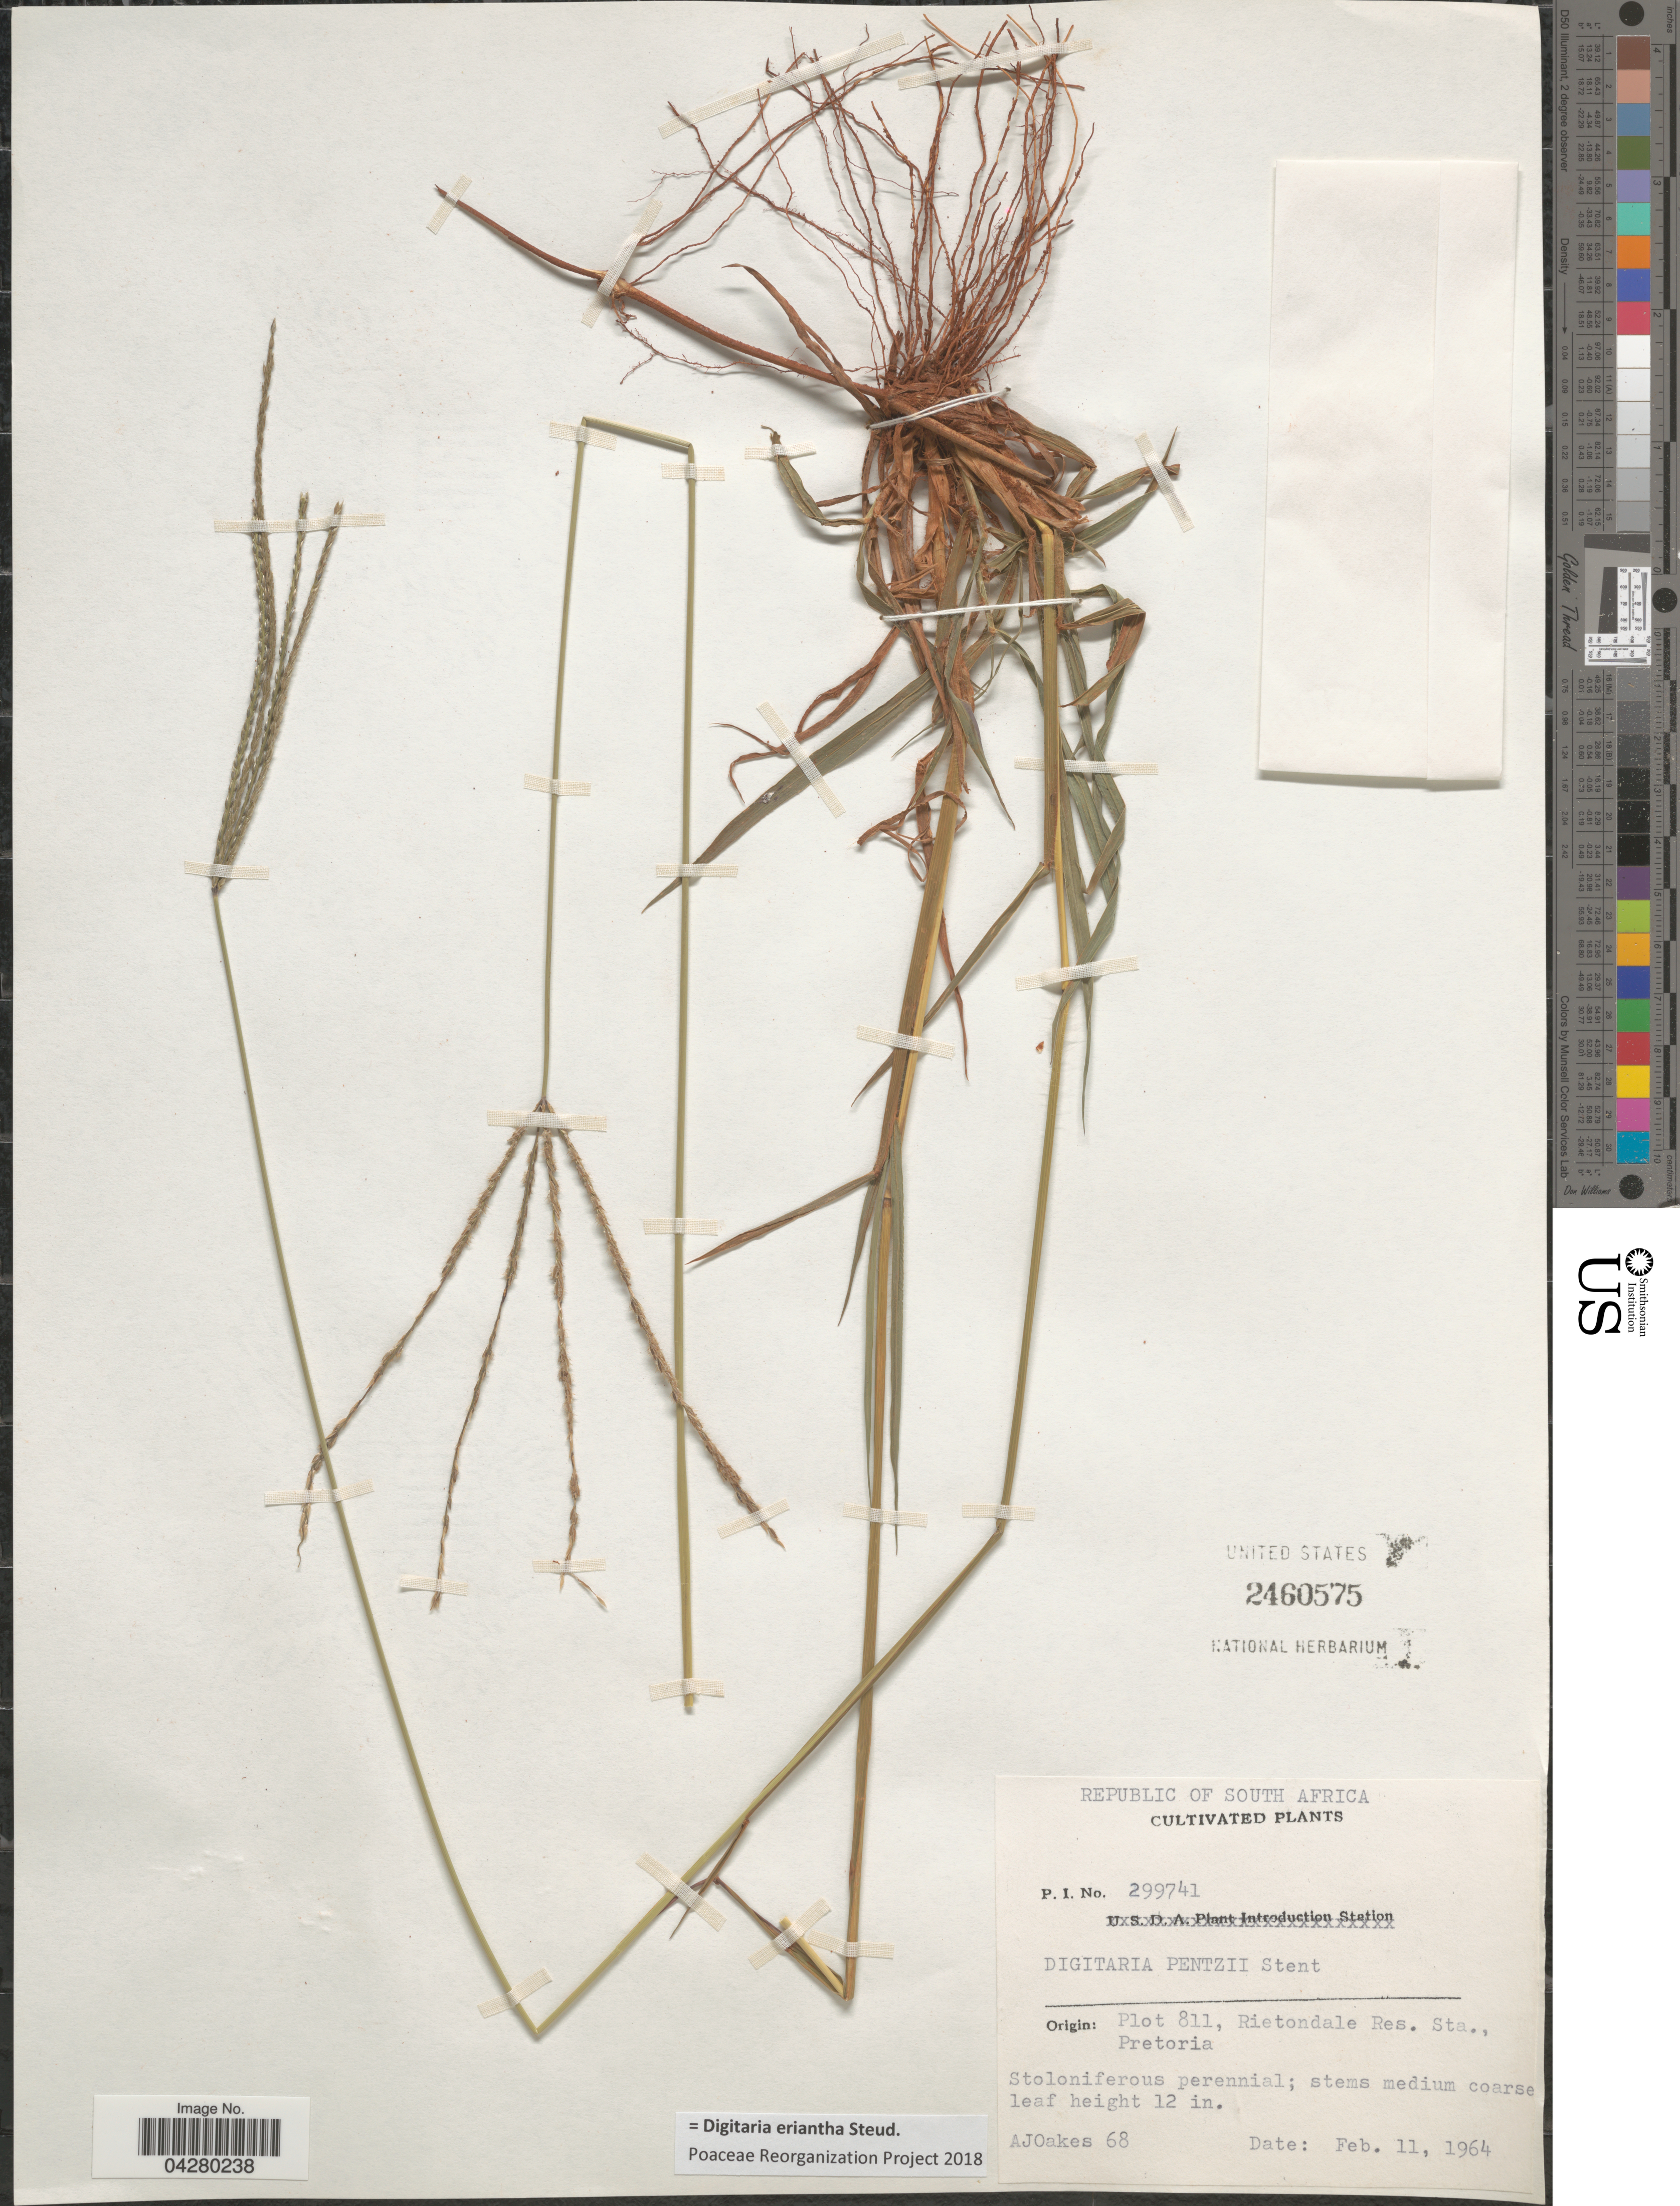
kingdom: Plantae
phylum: Tracheophyta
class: Liliopsida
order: Poales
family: Poaceae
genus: Digitaria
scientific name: Digitaria eriantha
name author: Steud.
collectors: A. Oakes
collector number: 68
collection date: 1964-02-11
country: South Africa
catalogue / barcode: US 2460575